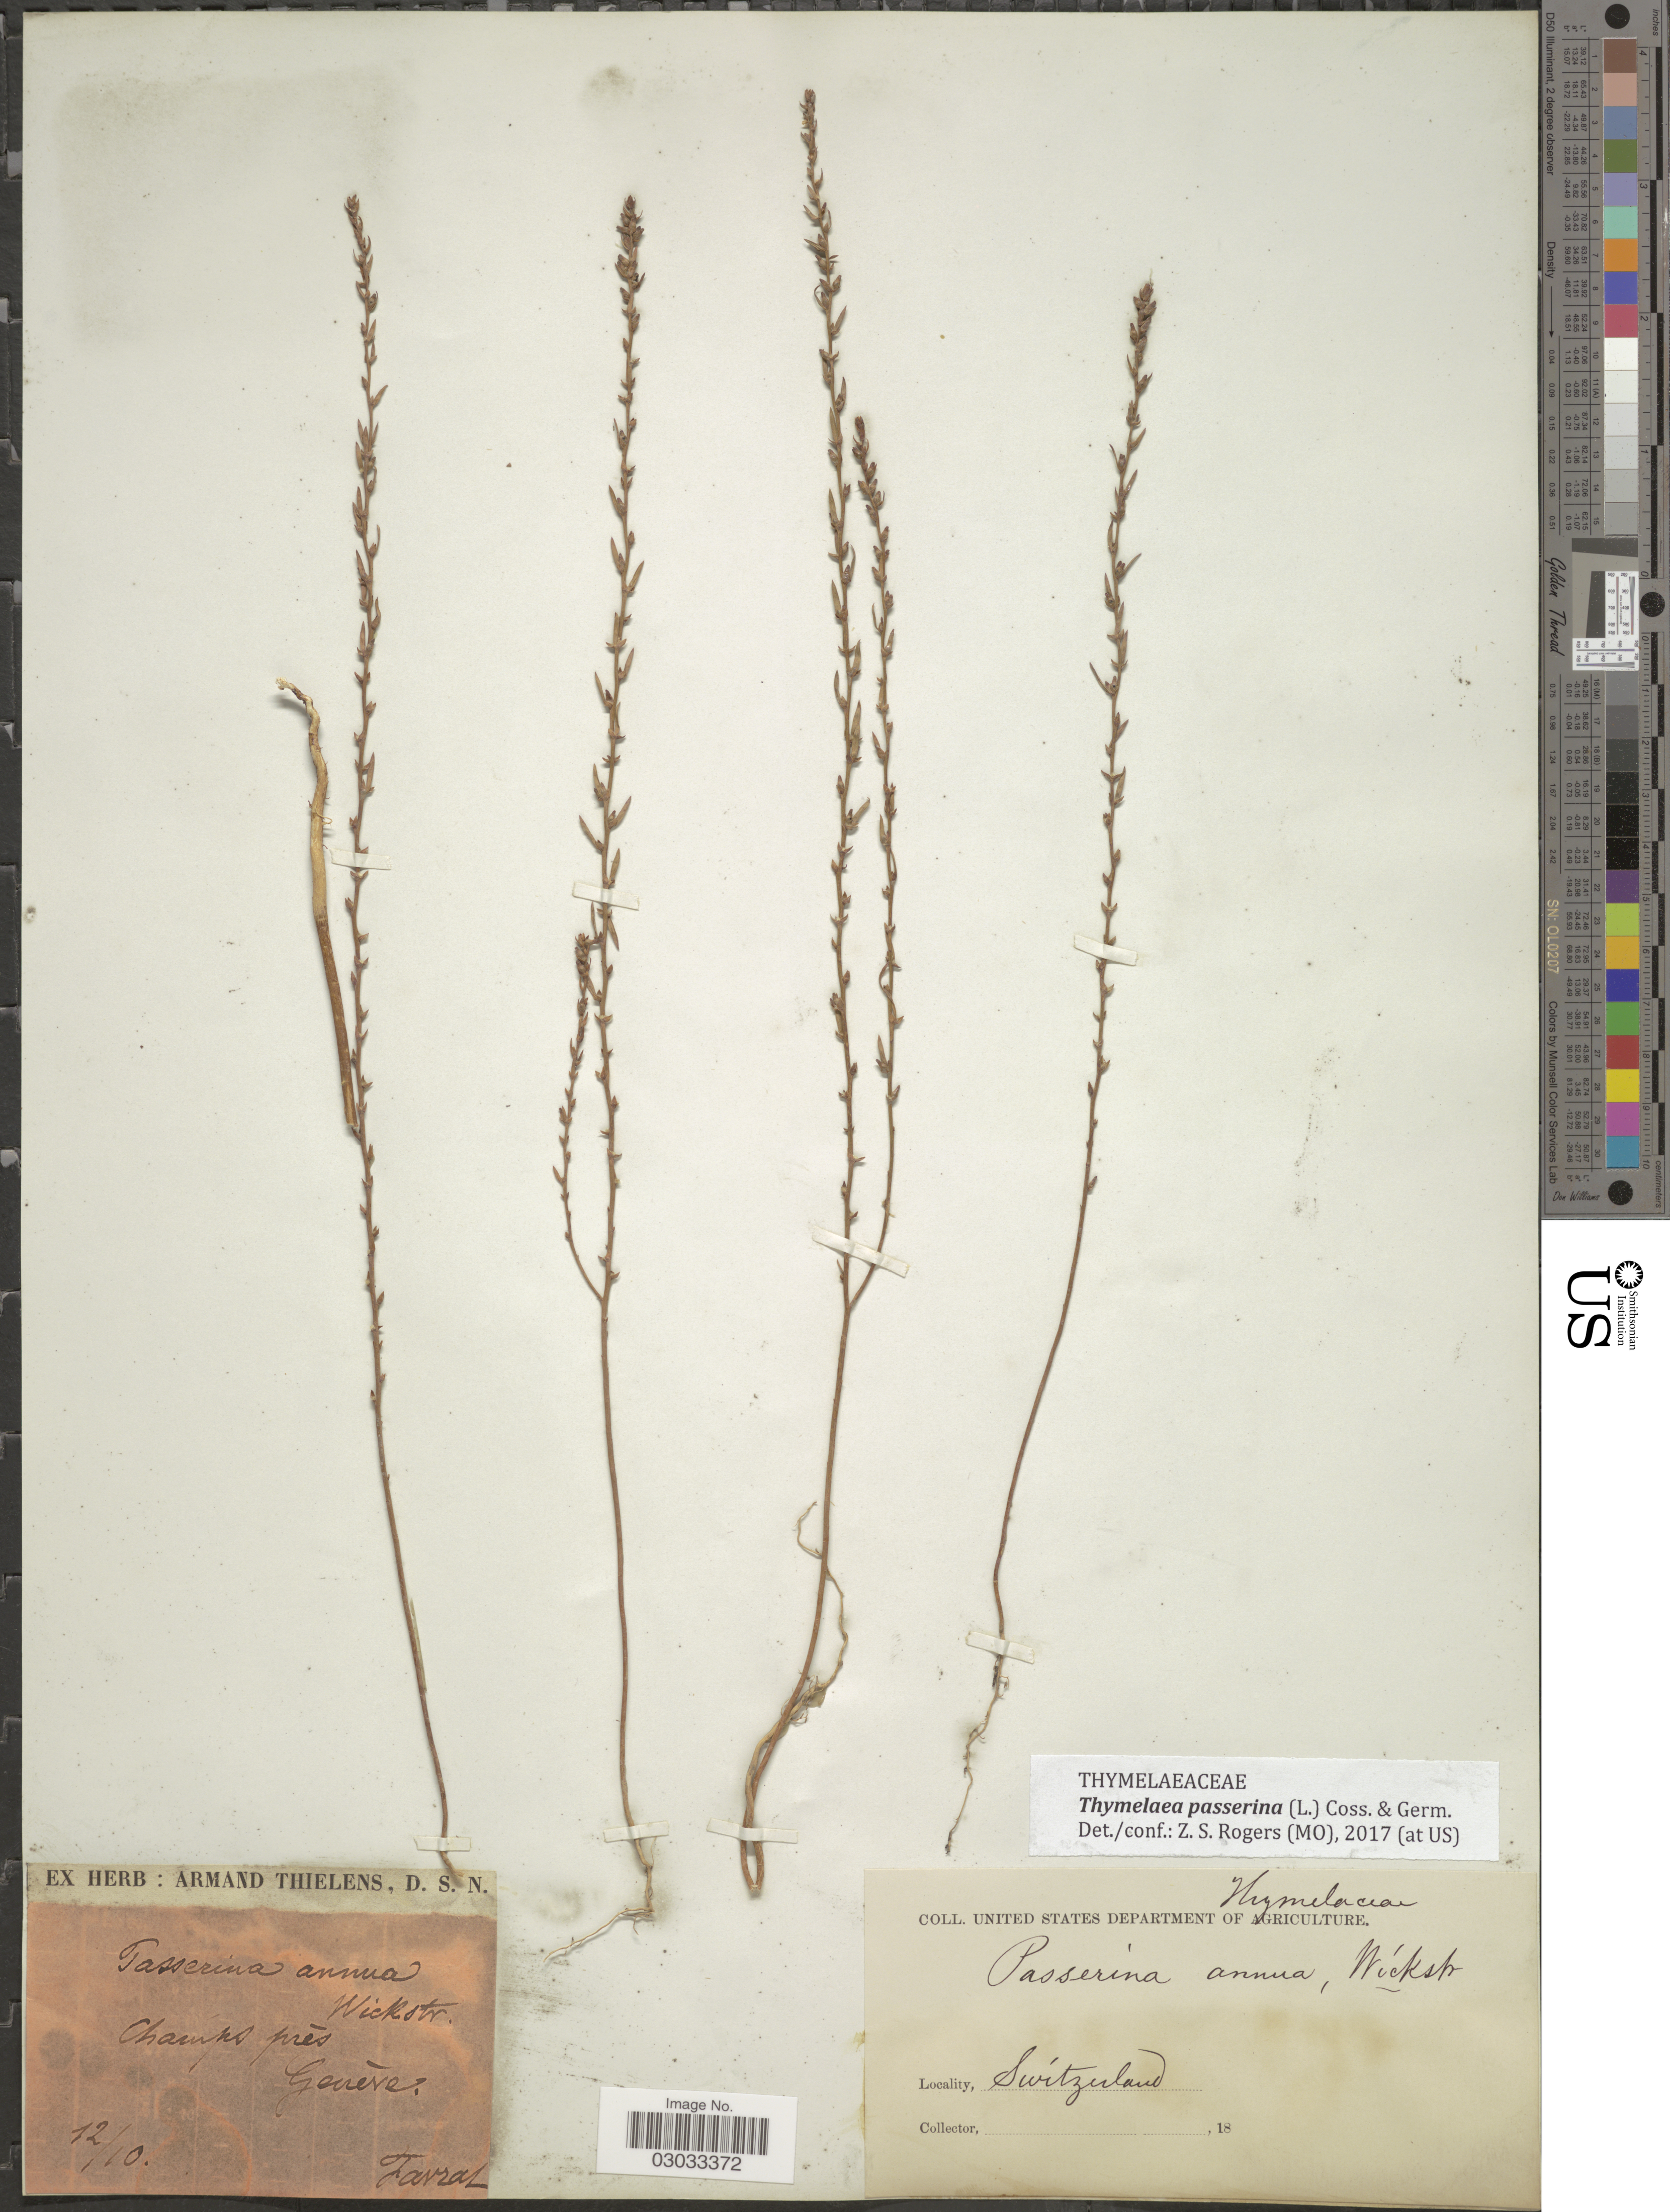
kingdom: Plantae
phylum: Tracheophyta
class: Magnoliopsida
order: Malvales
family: Thymelaeaceae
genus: Thymelaea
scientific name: Thymelaea passerina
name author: (L.) Coss. & Germ.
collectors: L. Favrat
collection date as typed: Transcribed d/m/y: 12/10/18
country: Switzerland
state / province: Genève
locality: Champs prés Genève.